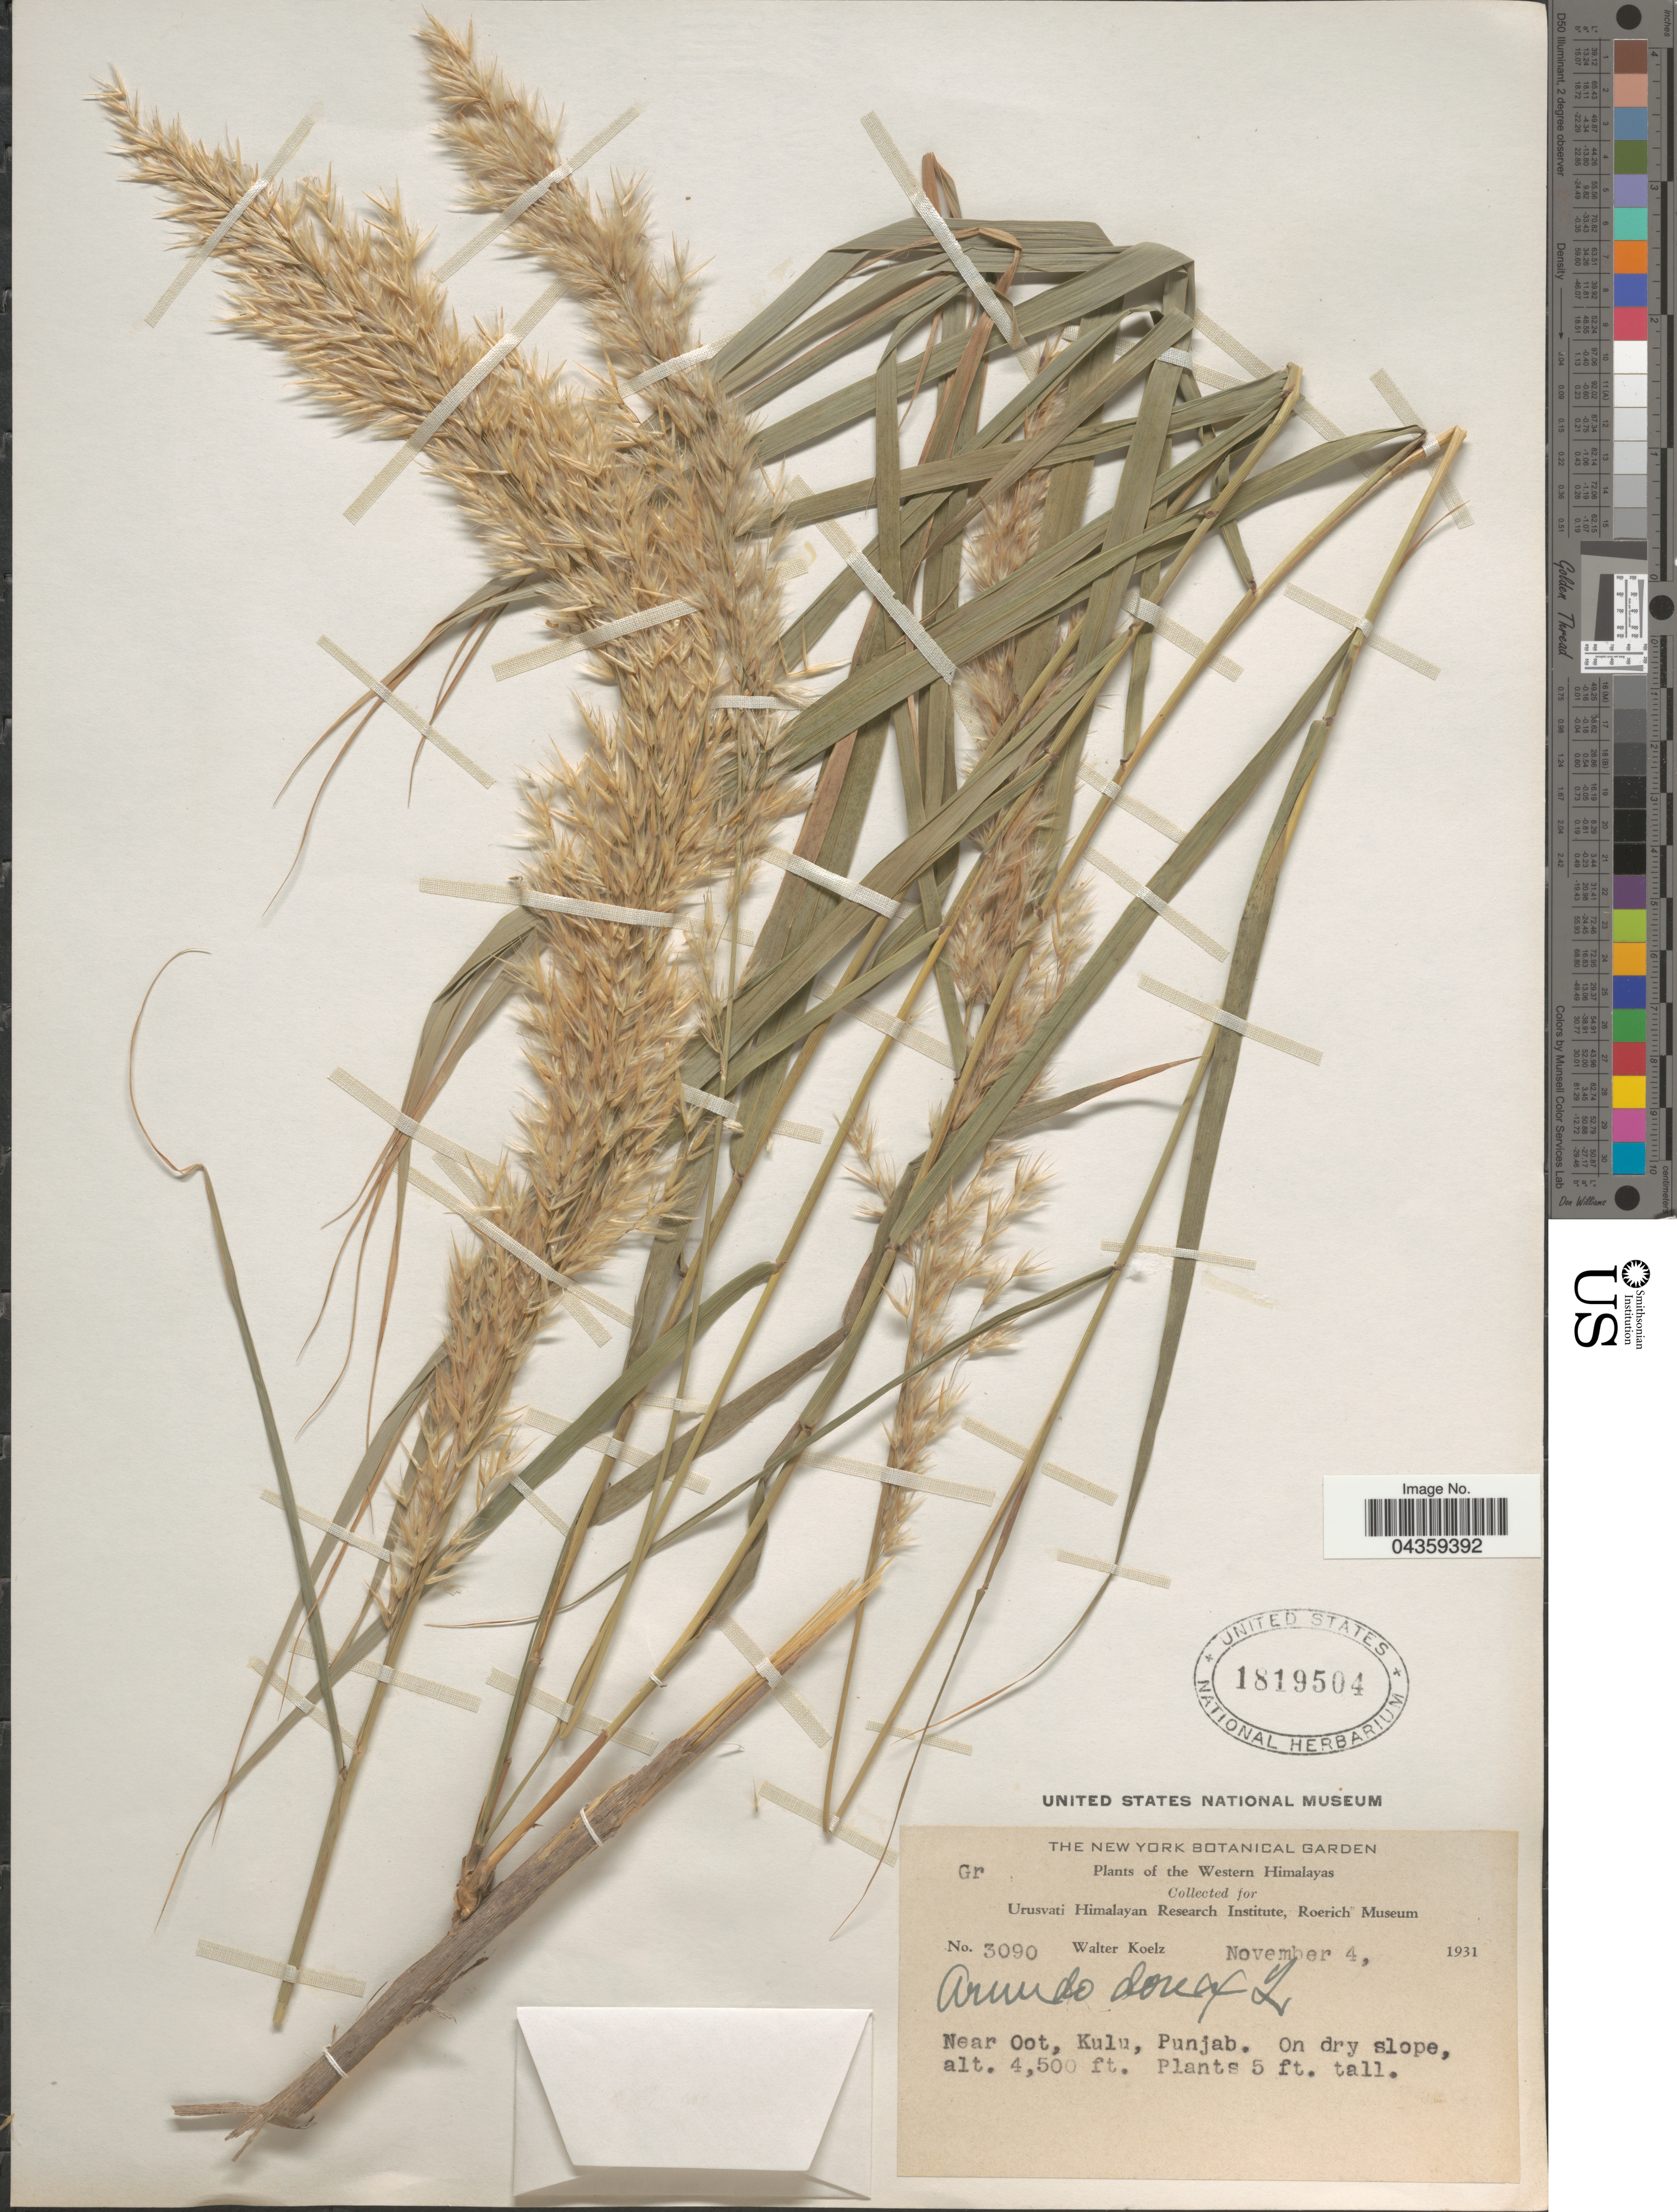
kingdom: Plantae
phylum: Tracheophyta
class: Liliopsida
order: Poales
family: Poaceae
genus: Arundo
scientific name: Arundo donax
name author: L.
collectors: W. N. Koelz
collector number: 3090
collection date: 1931-11-04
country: India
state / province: Himachal Pradesh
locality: The Western Himalayas. Near Oot, Kulu.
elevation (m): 1372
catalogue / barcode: US 1819504